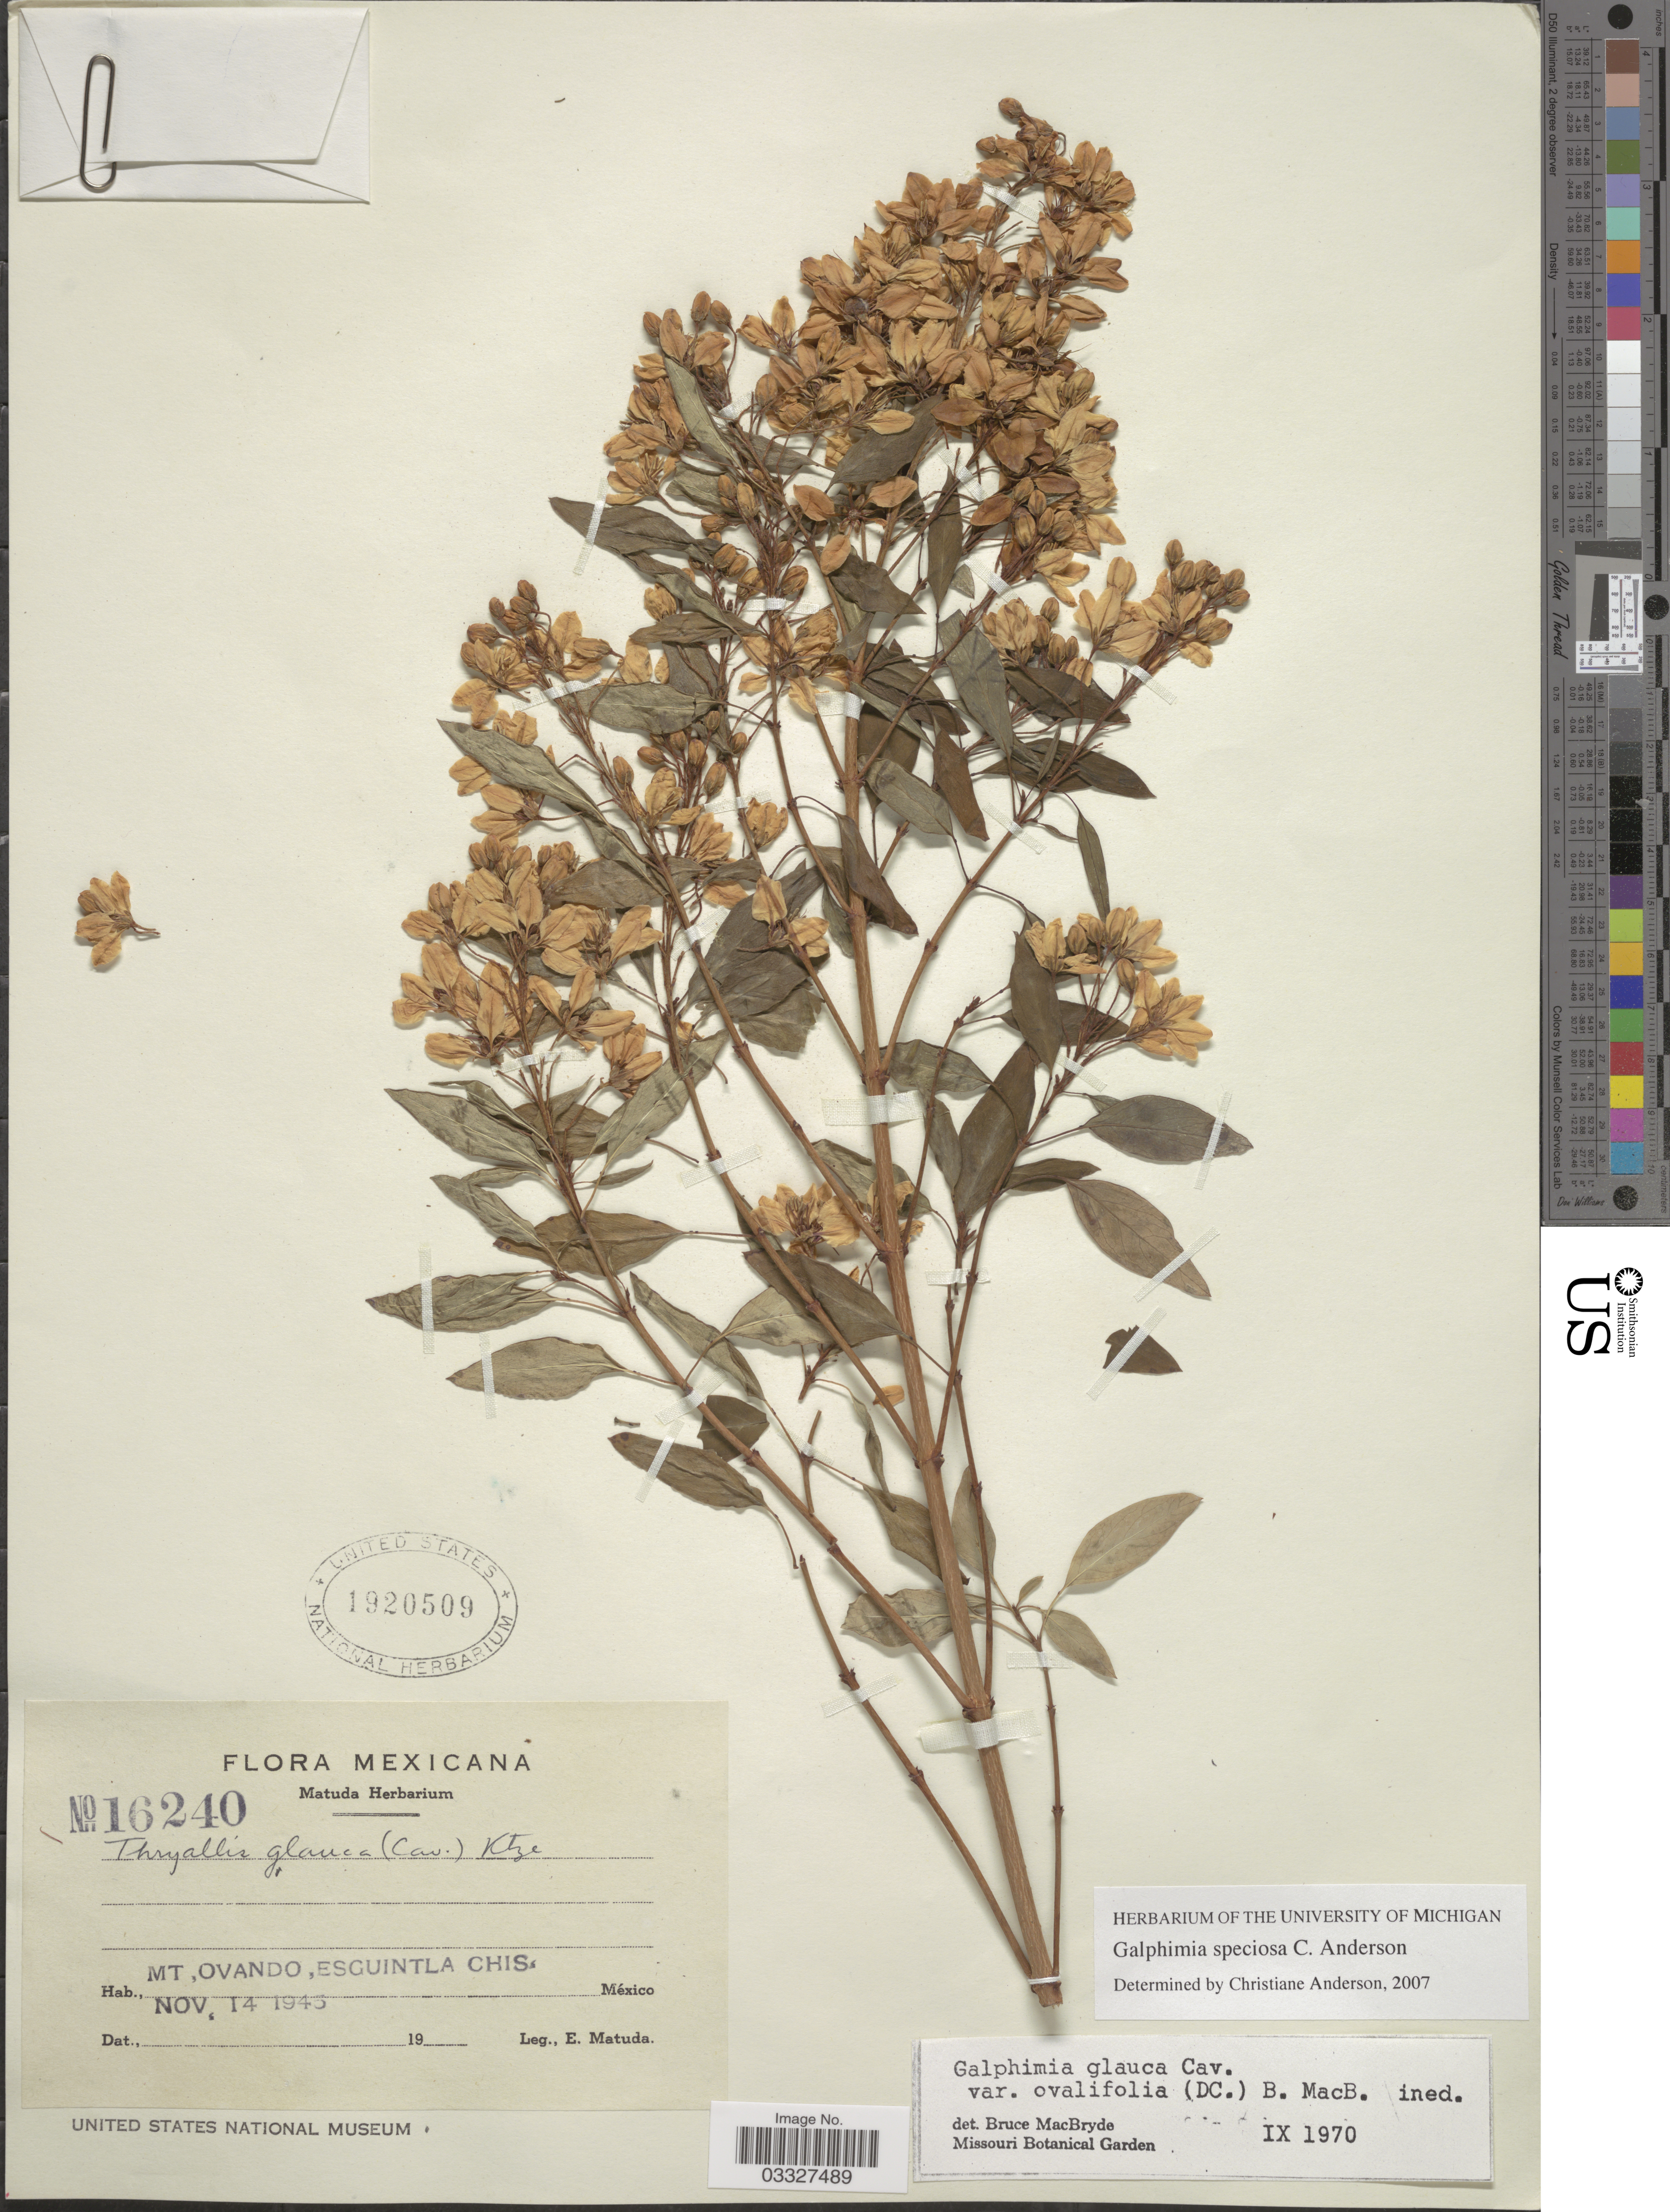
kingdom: Plantae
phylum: Tracheophyta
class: Magnoliopsida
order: Malpighiales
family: Malpighiaceae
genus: Galphimia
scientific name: Galphimia speciosa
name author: C.E. Anderson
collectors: E. Matuda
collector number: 16240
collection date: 1945-11-14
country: Mexico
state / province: Chiapas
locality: Mt. Ovando, Esguintla.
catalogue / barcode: US 1920509